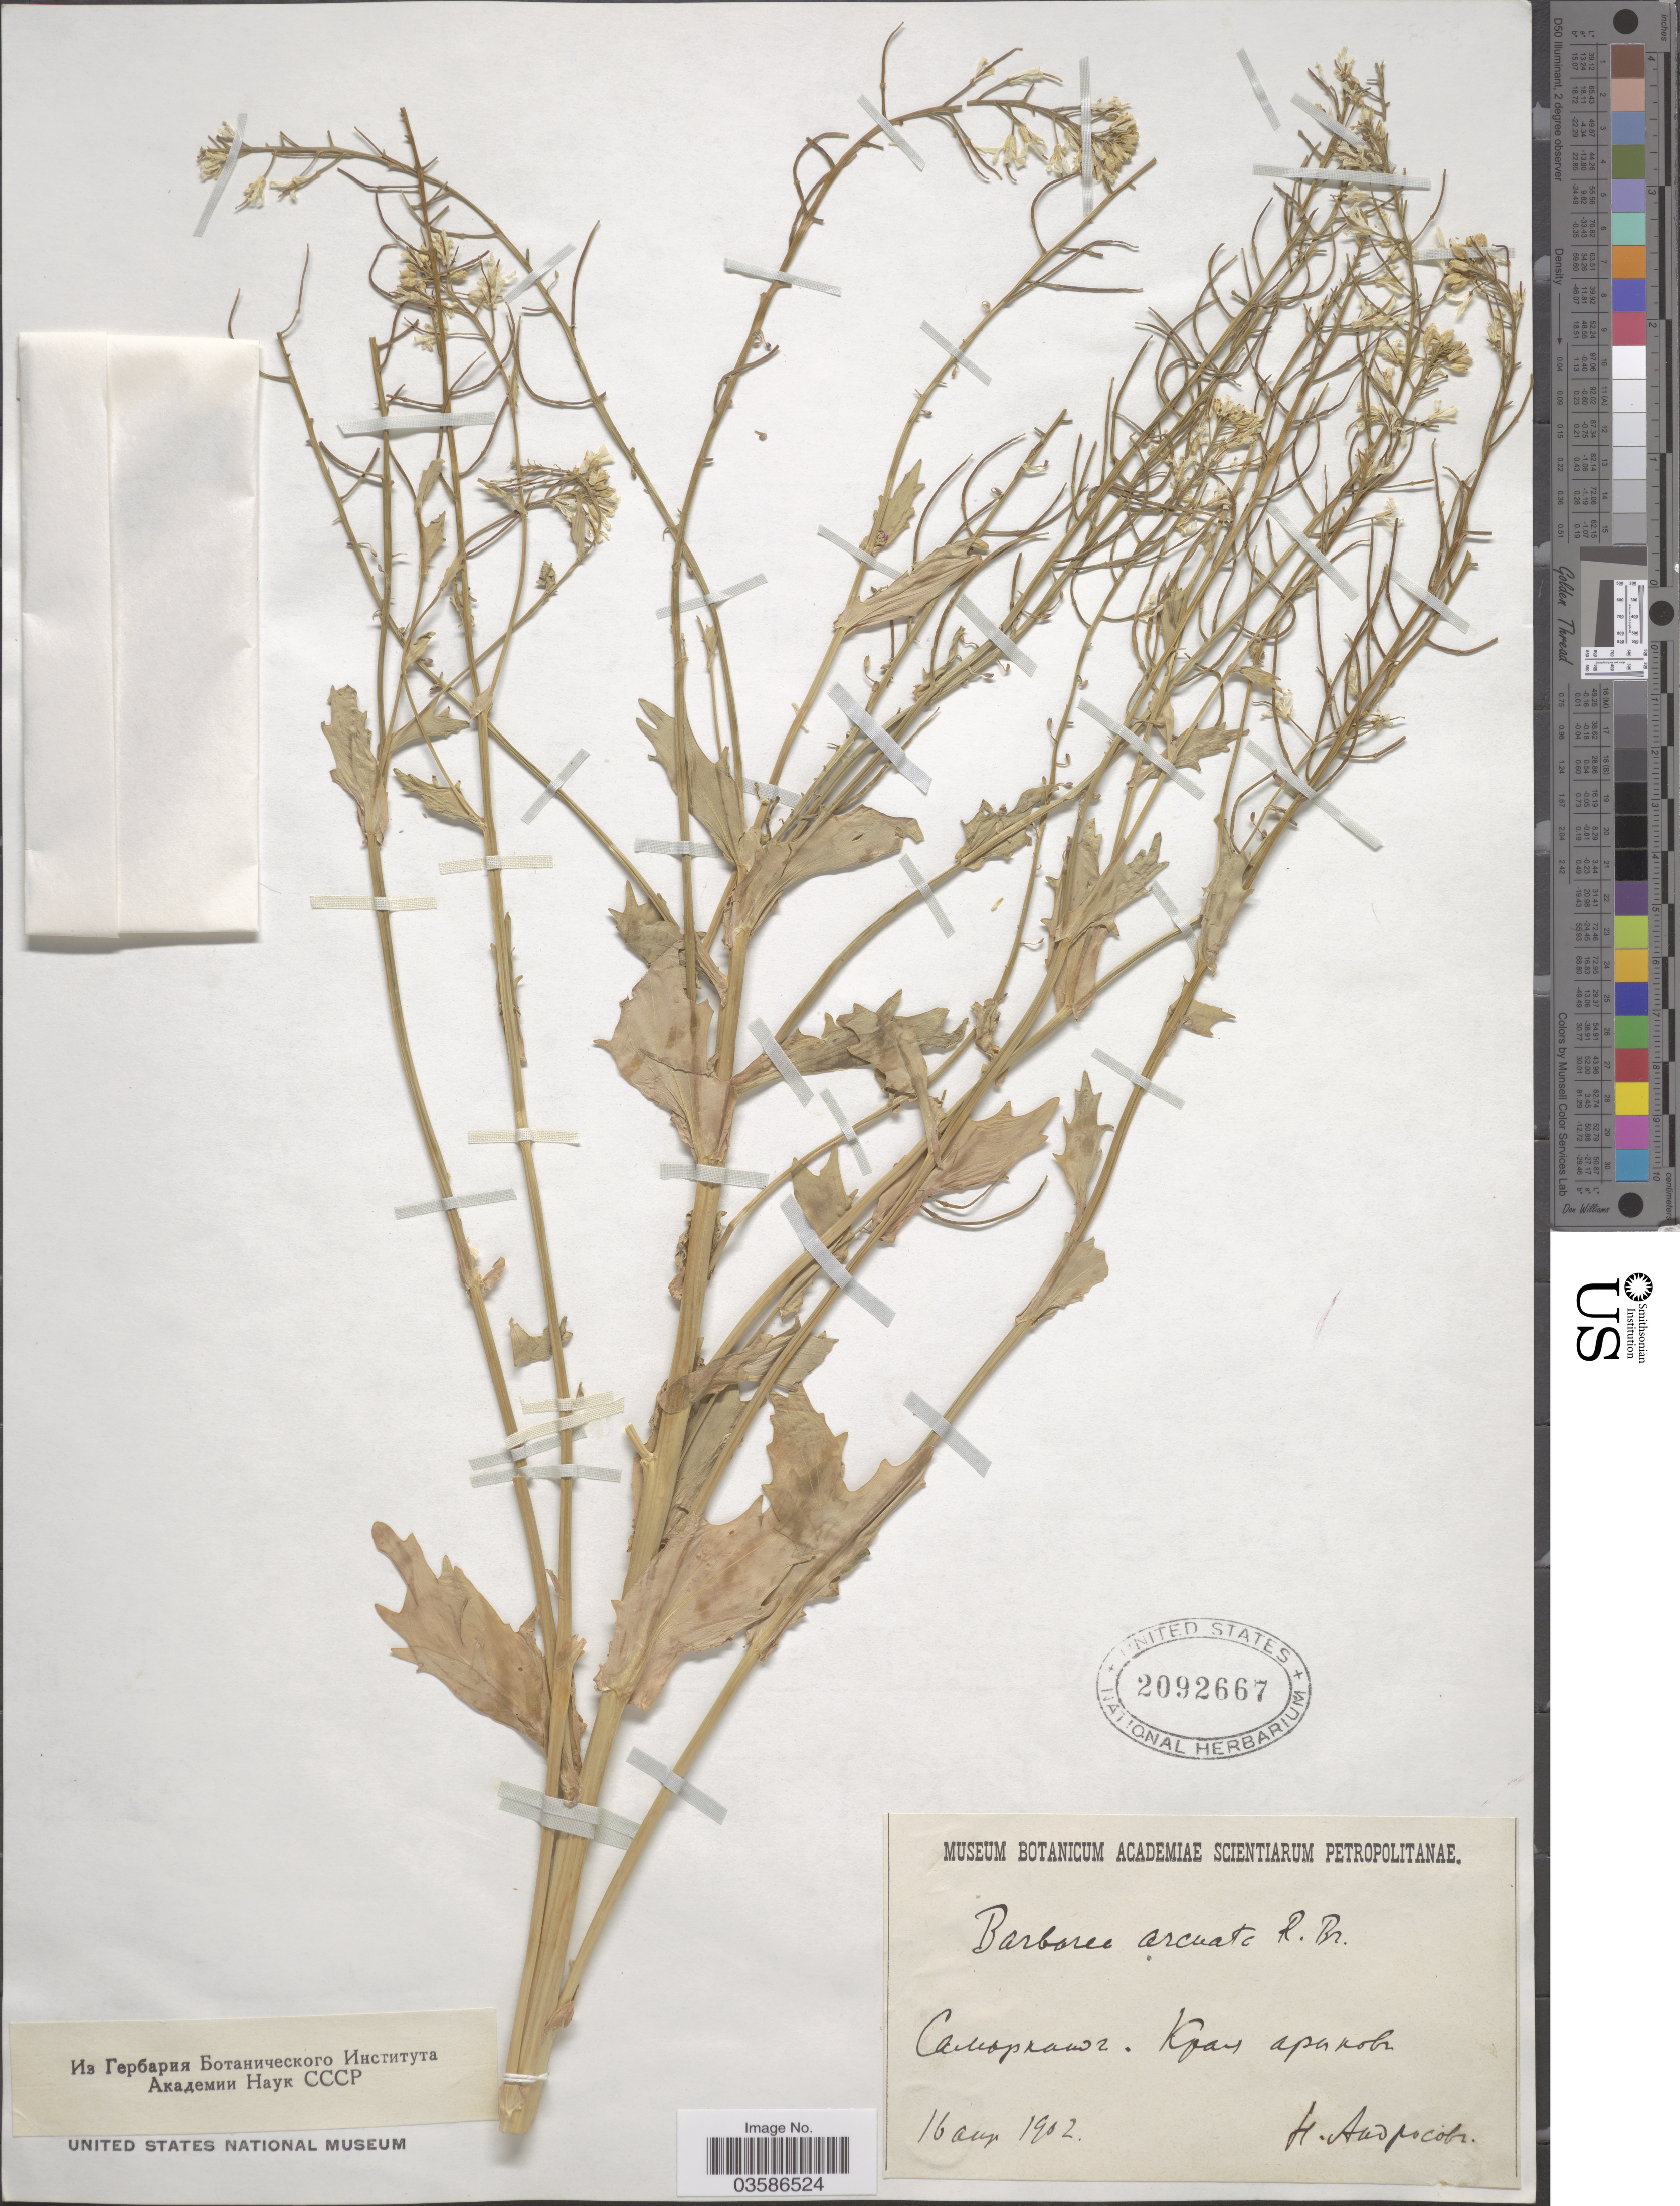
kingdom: Plantae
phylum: Tracheophyta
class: Magnoliopsida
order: Brassicales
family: Brassicaceae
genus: Barbarea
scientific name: Barbarea arcuata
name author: Rchb.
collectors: N. Androsov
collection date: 1902-08-16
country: Uzbekistan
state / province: Samarqand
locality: Samarqand.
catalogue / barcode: US 2092667